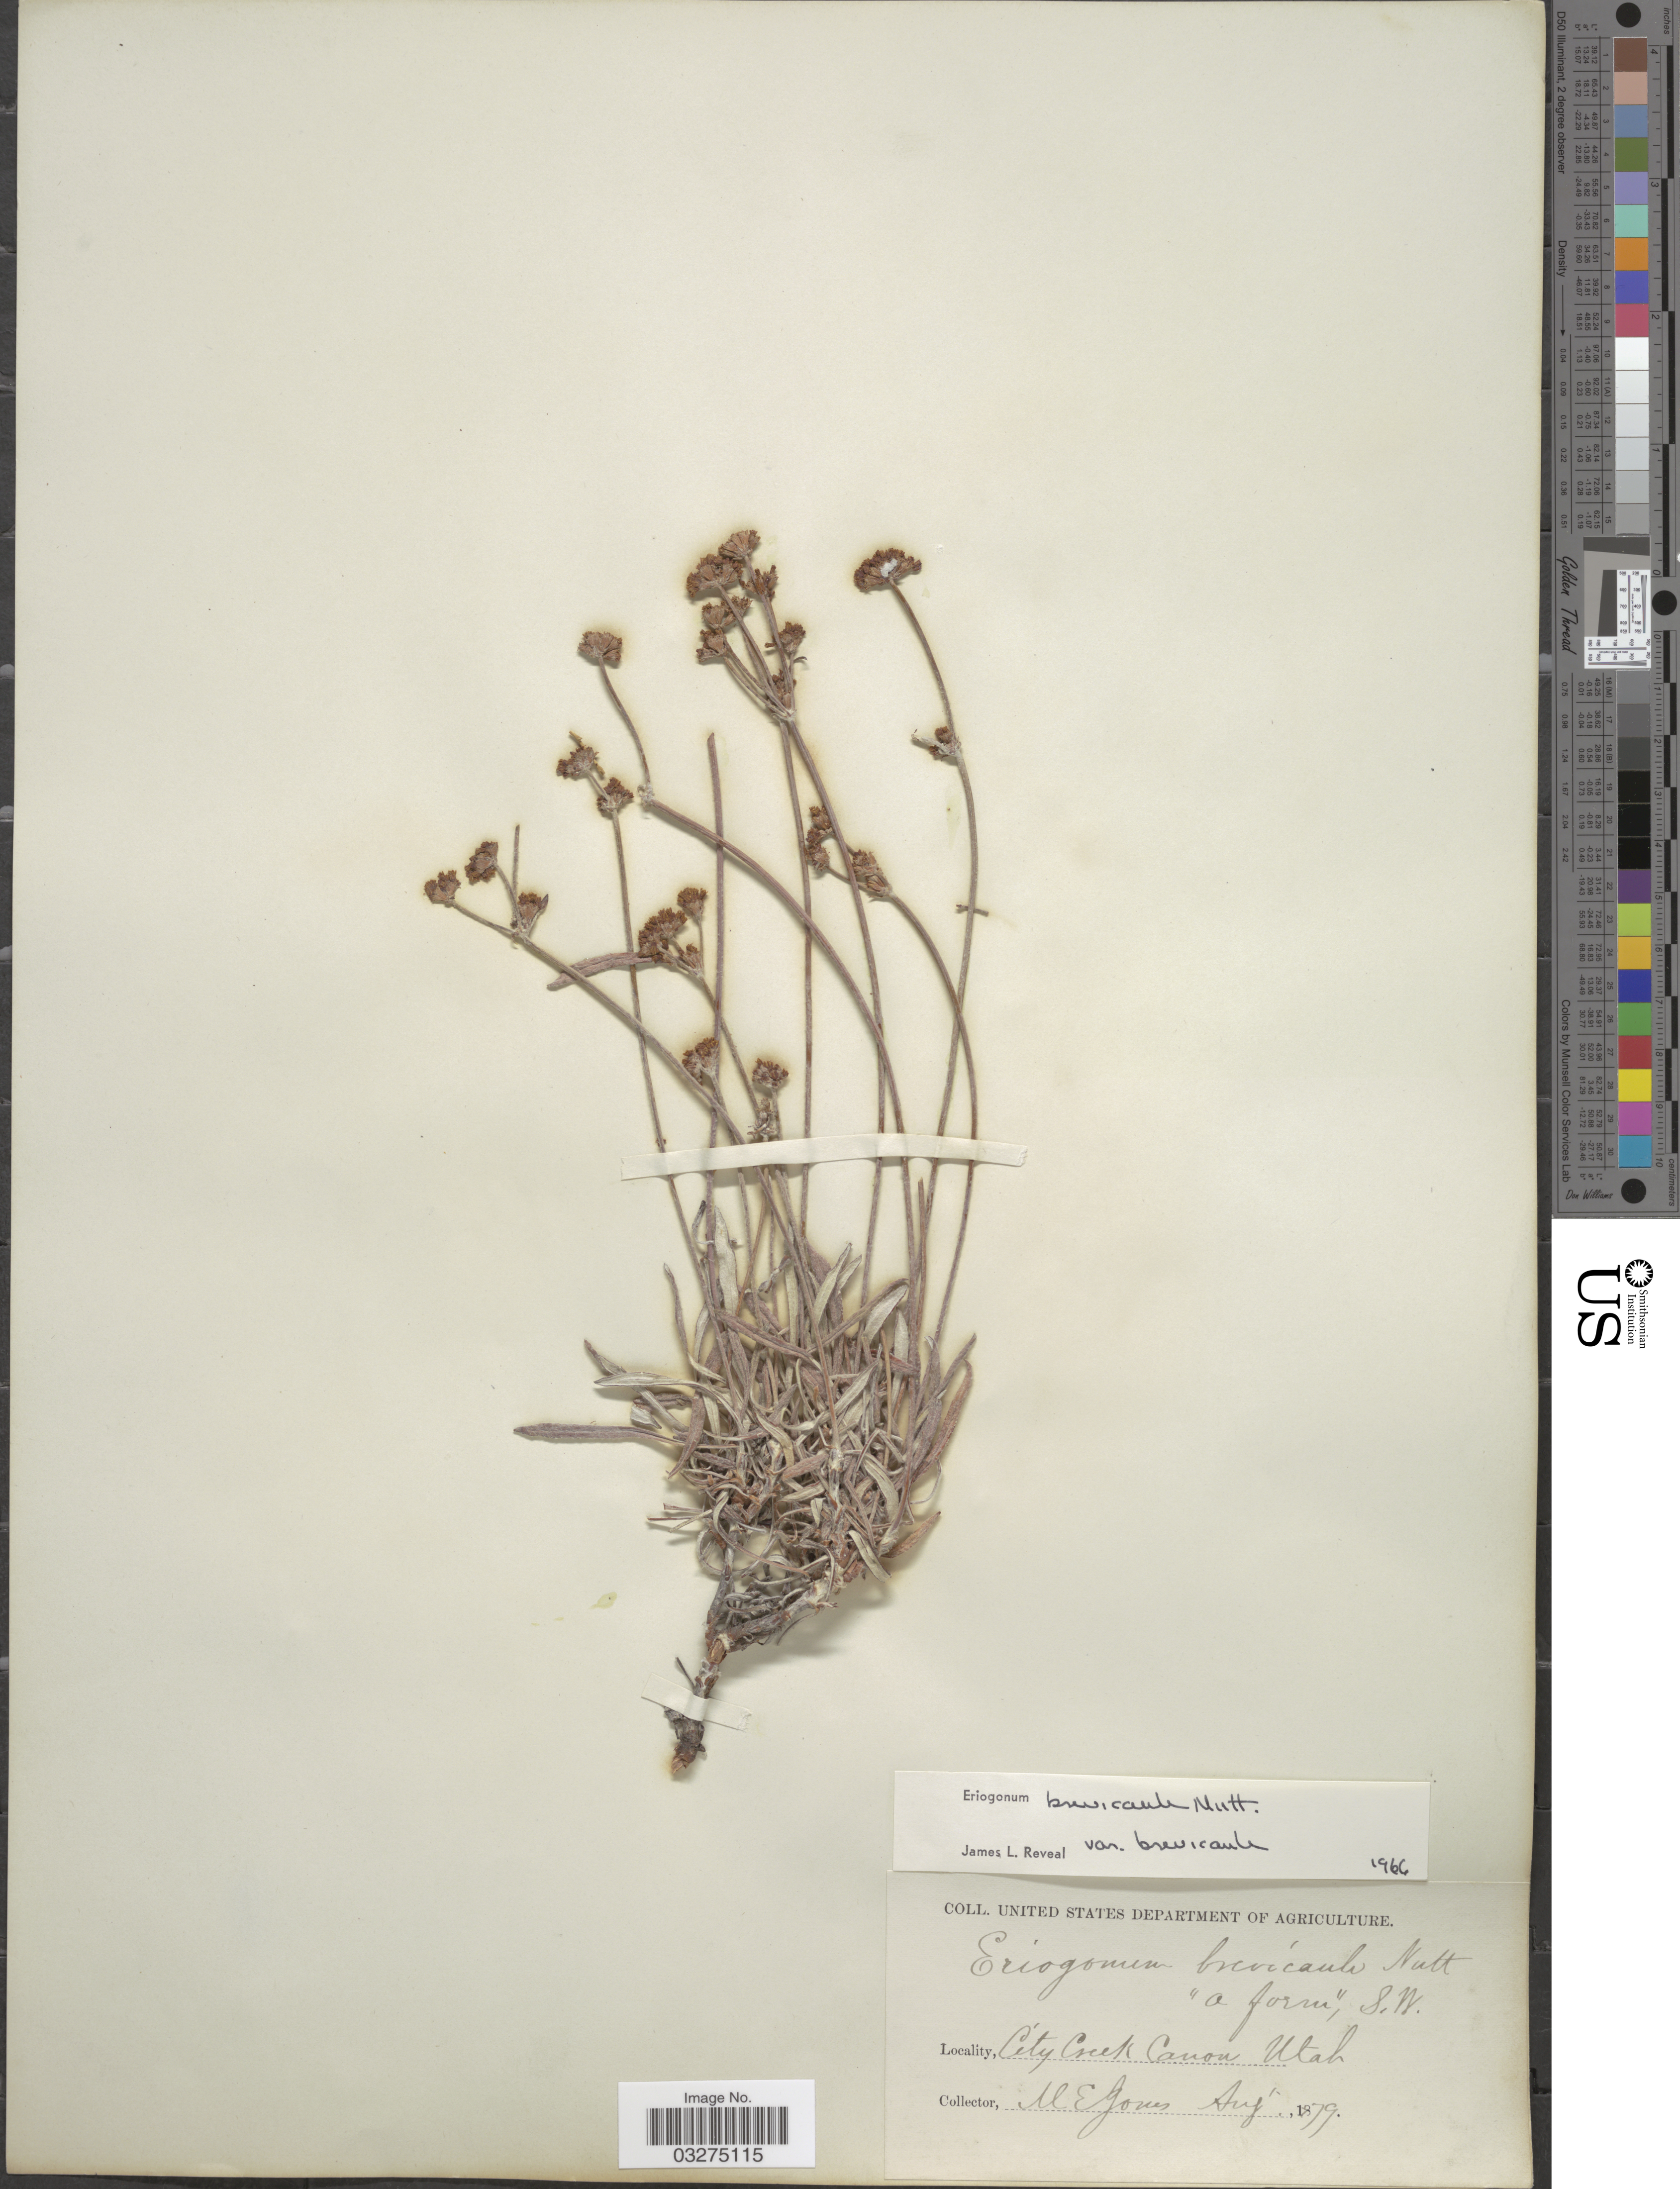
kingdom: Plantae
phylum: Tracheophyta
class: Magnoliopsida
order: Caryophyllales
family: Polygonaceae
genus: Eriogonum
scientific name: Eriogonum brevicaule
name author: Nutt.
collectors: M. E. Jones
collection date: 1879-08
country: United States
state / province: Utah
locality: City Creek Canon.